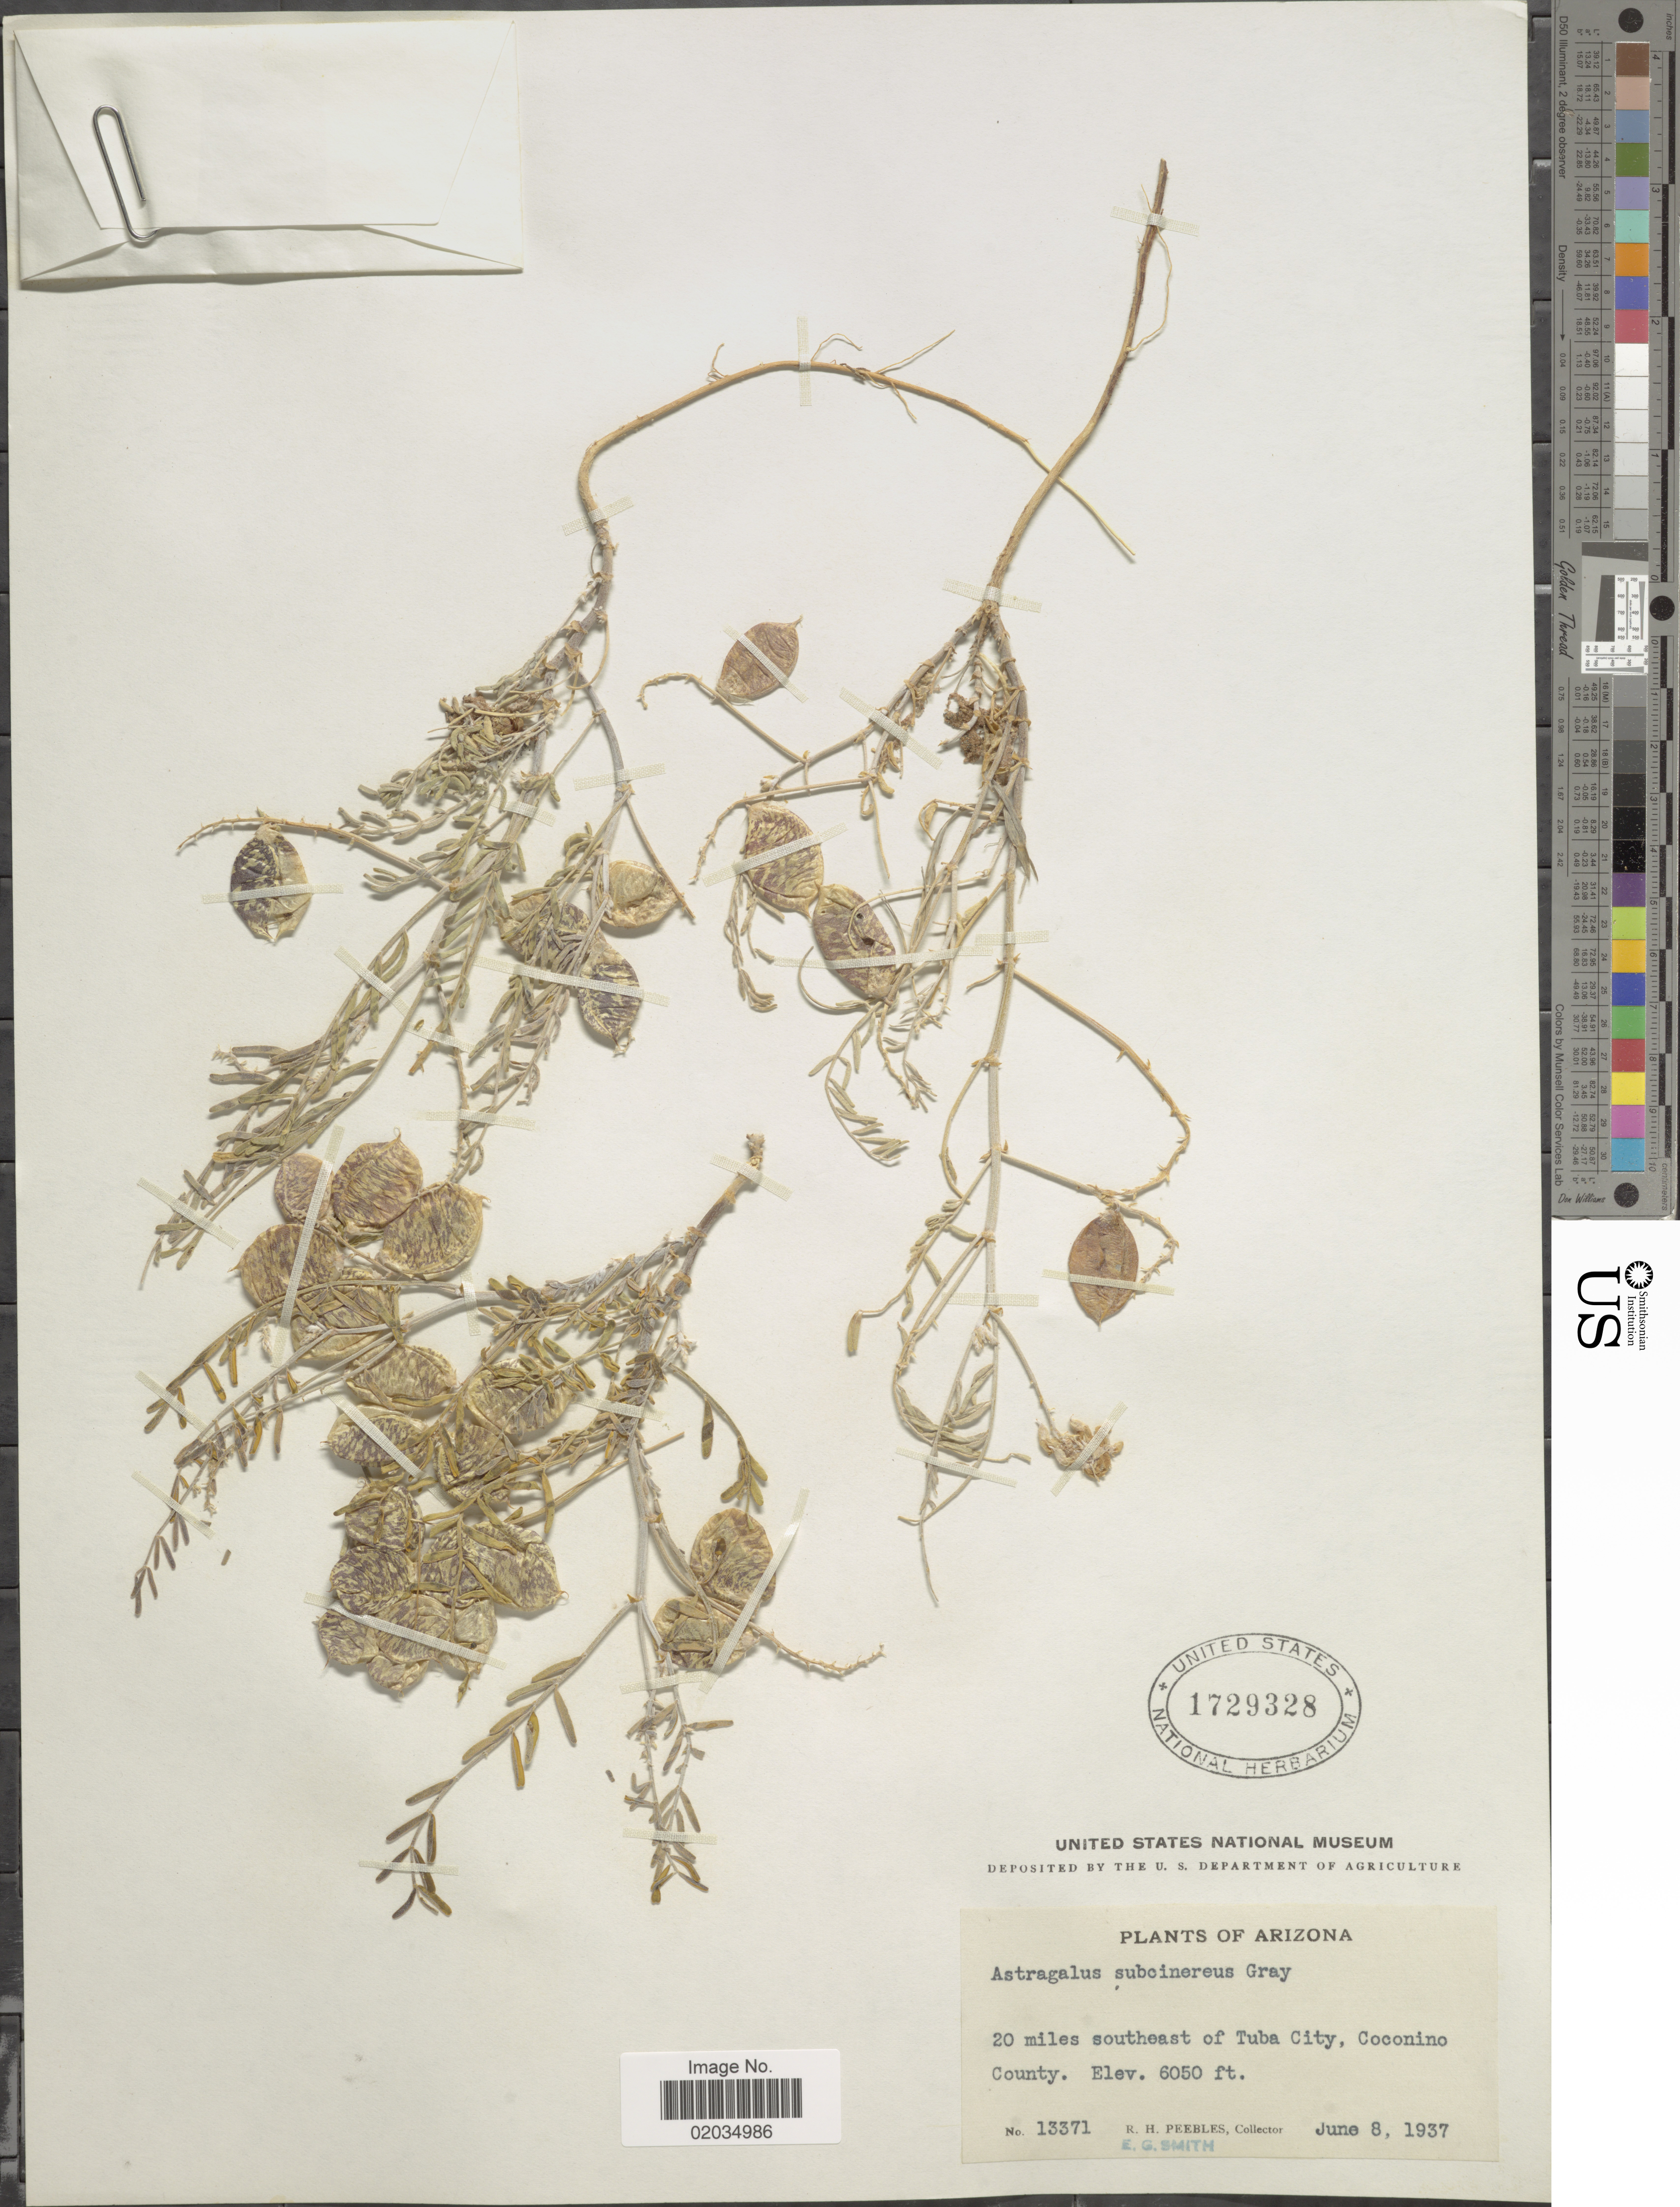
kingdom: Plantae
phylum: Tracheophyta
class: Magnoliopsida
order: Fabales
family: Fabaceae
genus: Astragalus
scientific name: Astragalus subcinereus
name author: A. Gray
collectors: R. H. Peebles & E. G. Smith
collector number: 13371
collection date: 1937-06-08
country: United States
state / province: Arizona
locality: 20 miles southeast of Tuba City, Coconino County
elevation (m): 1844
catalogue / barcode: US 1729328